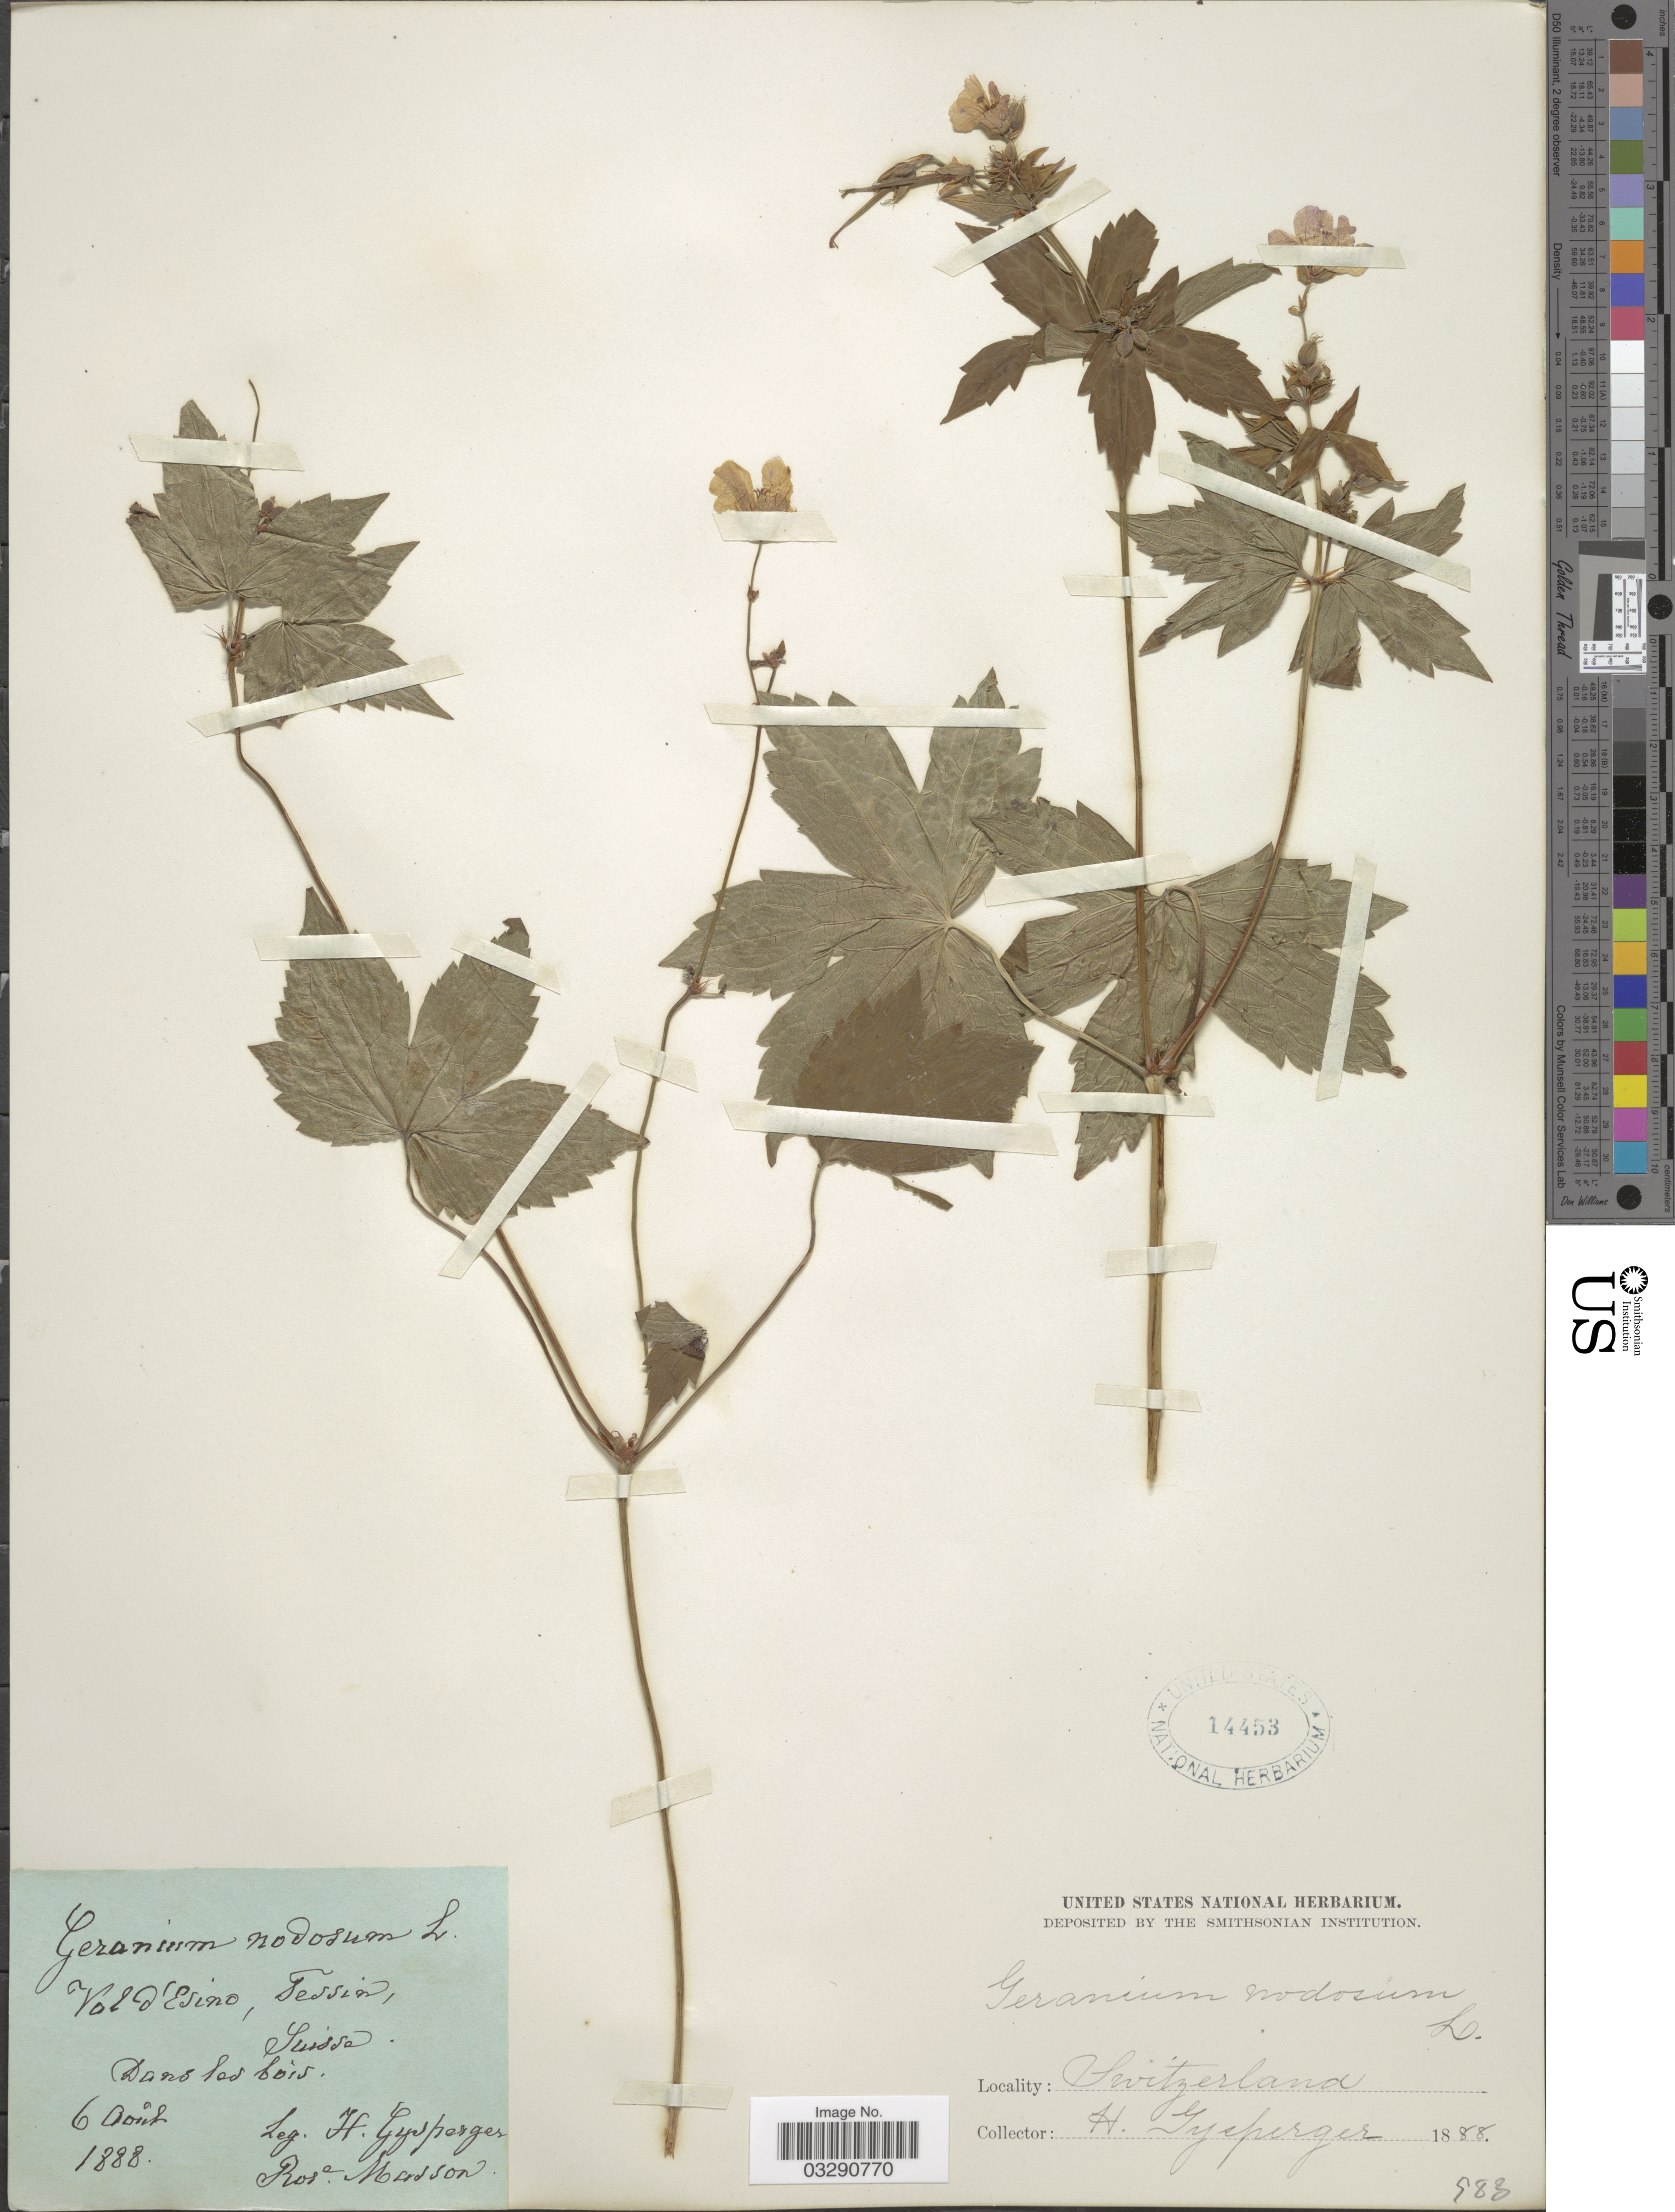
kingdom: Plantae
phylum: Tracheophyta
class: Magnoliopsida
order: Geraniales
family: Geraniaceae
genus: Geranium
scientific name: Geranium nodosum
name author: L.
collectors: H. Gysperger & R. Masson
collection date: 1888-08-06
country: Switzerland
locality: Val d'Esino, Tessin, Suisse.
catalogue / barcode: US 14453